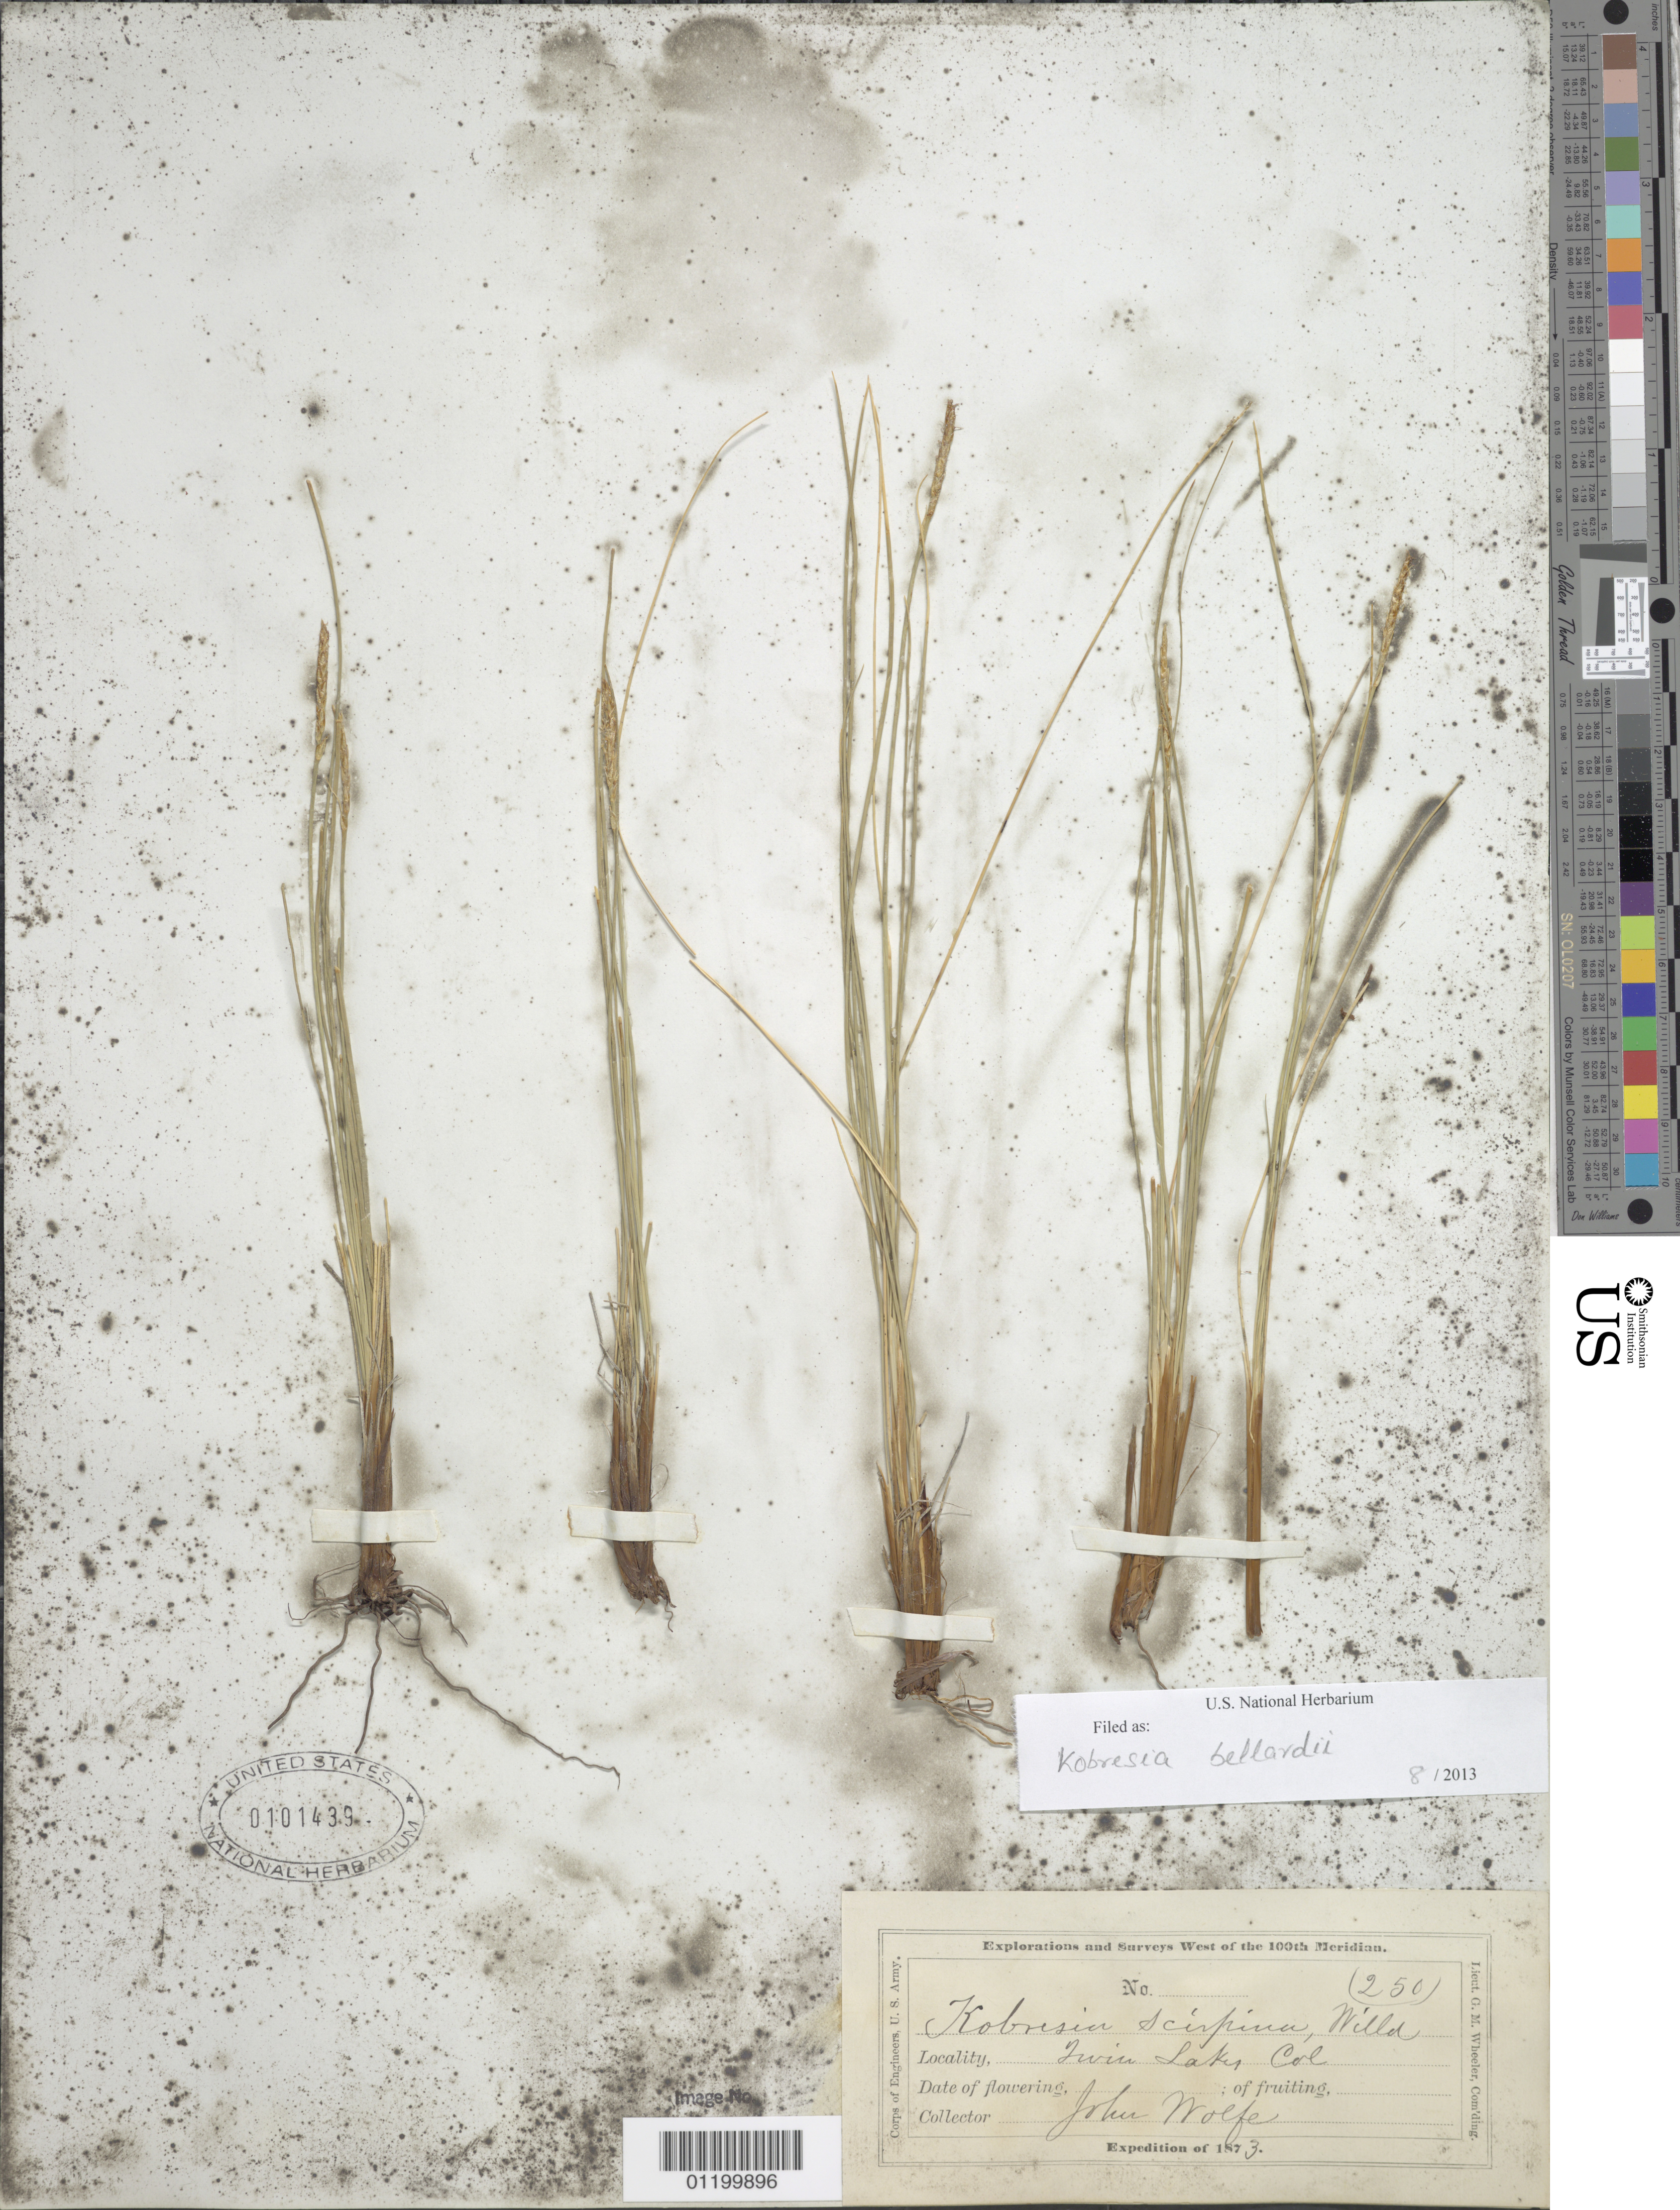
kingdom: Plantae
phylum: Tracheophyta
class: Liliopsida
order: Poales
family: Cyperaceae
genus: Carex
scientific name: Carex myosuroides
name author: Vill.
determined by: Strong, M. T., (US), Smithsonian Institution - National Museum of Natural History (UNITED STATES)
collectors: J. Wolfe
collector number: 250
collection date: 1873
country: United States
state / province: Colorado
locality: Twin Lakes.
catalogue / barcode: US 101439